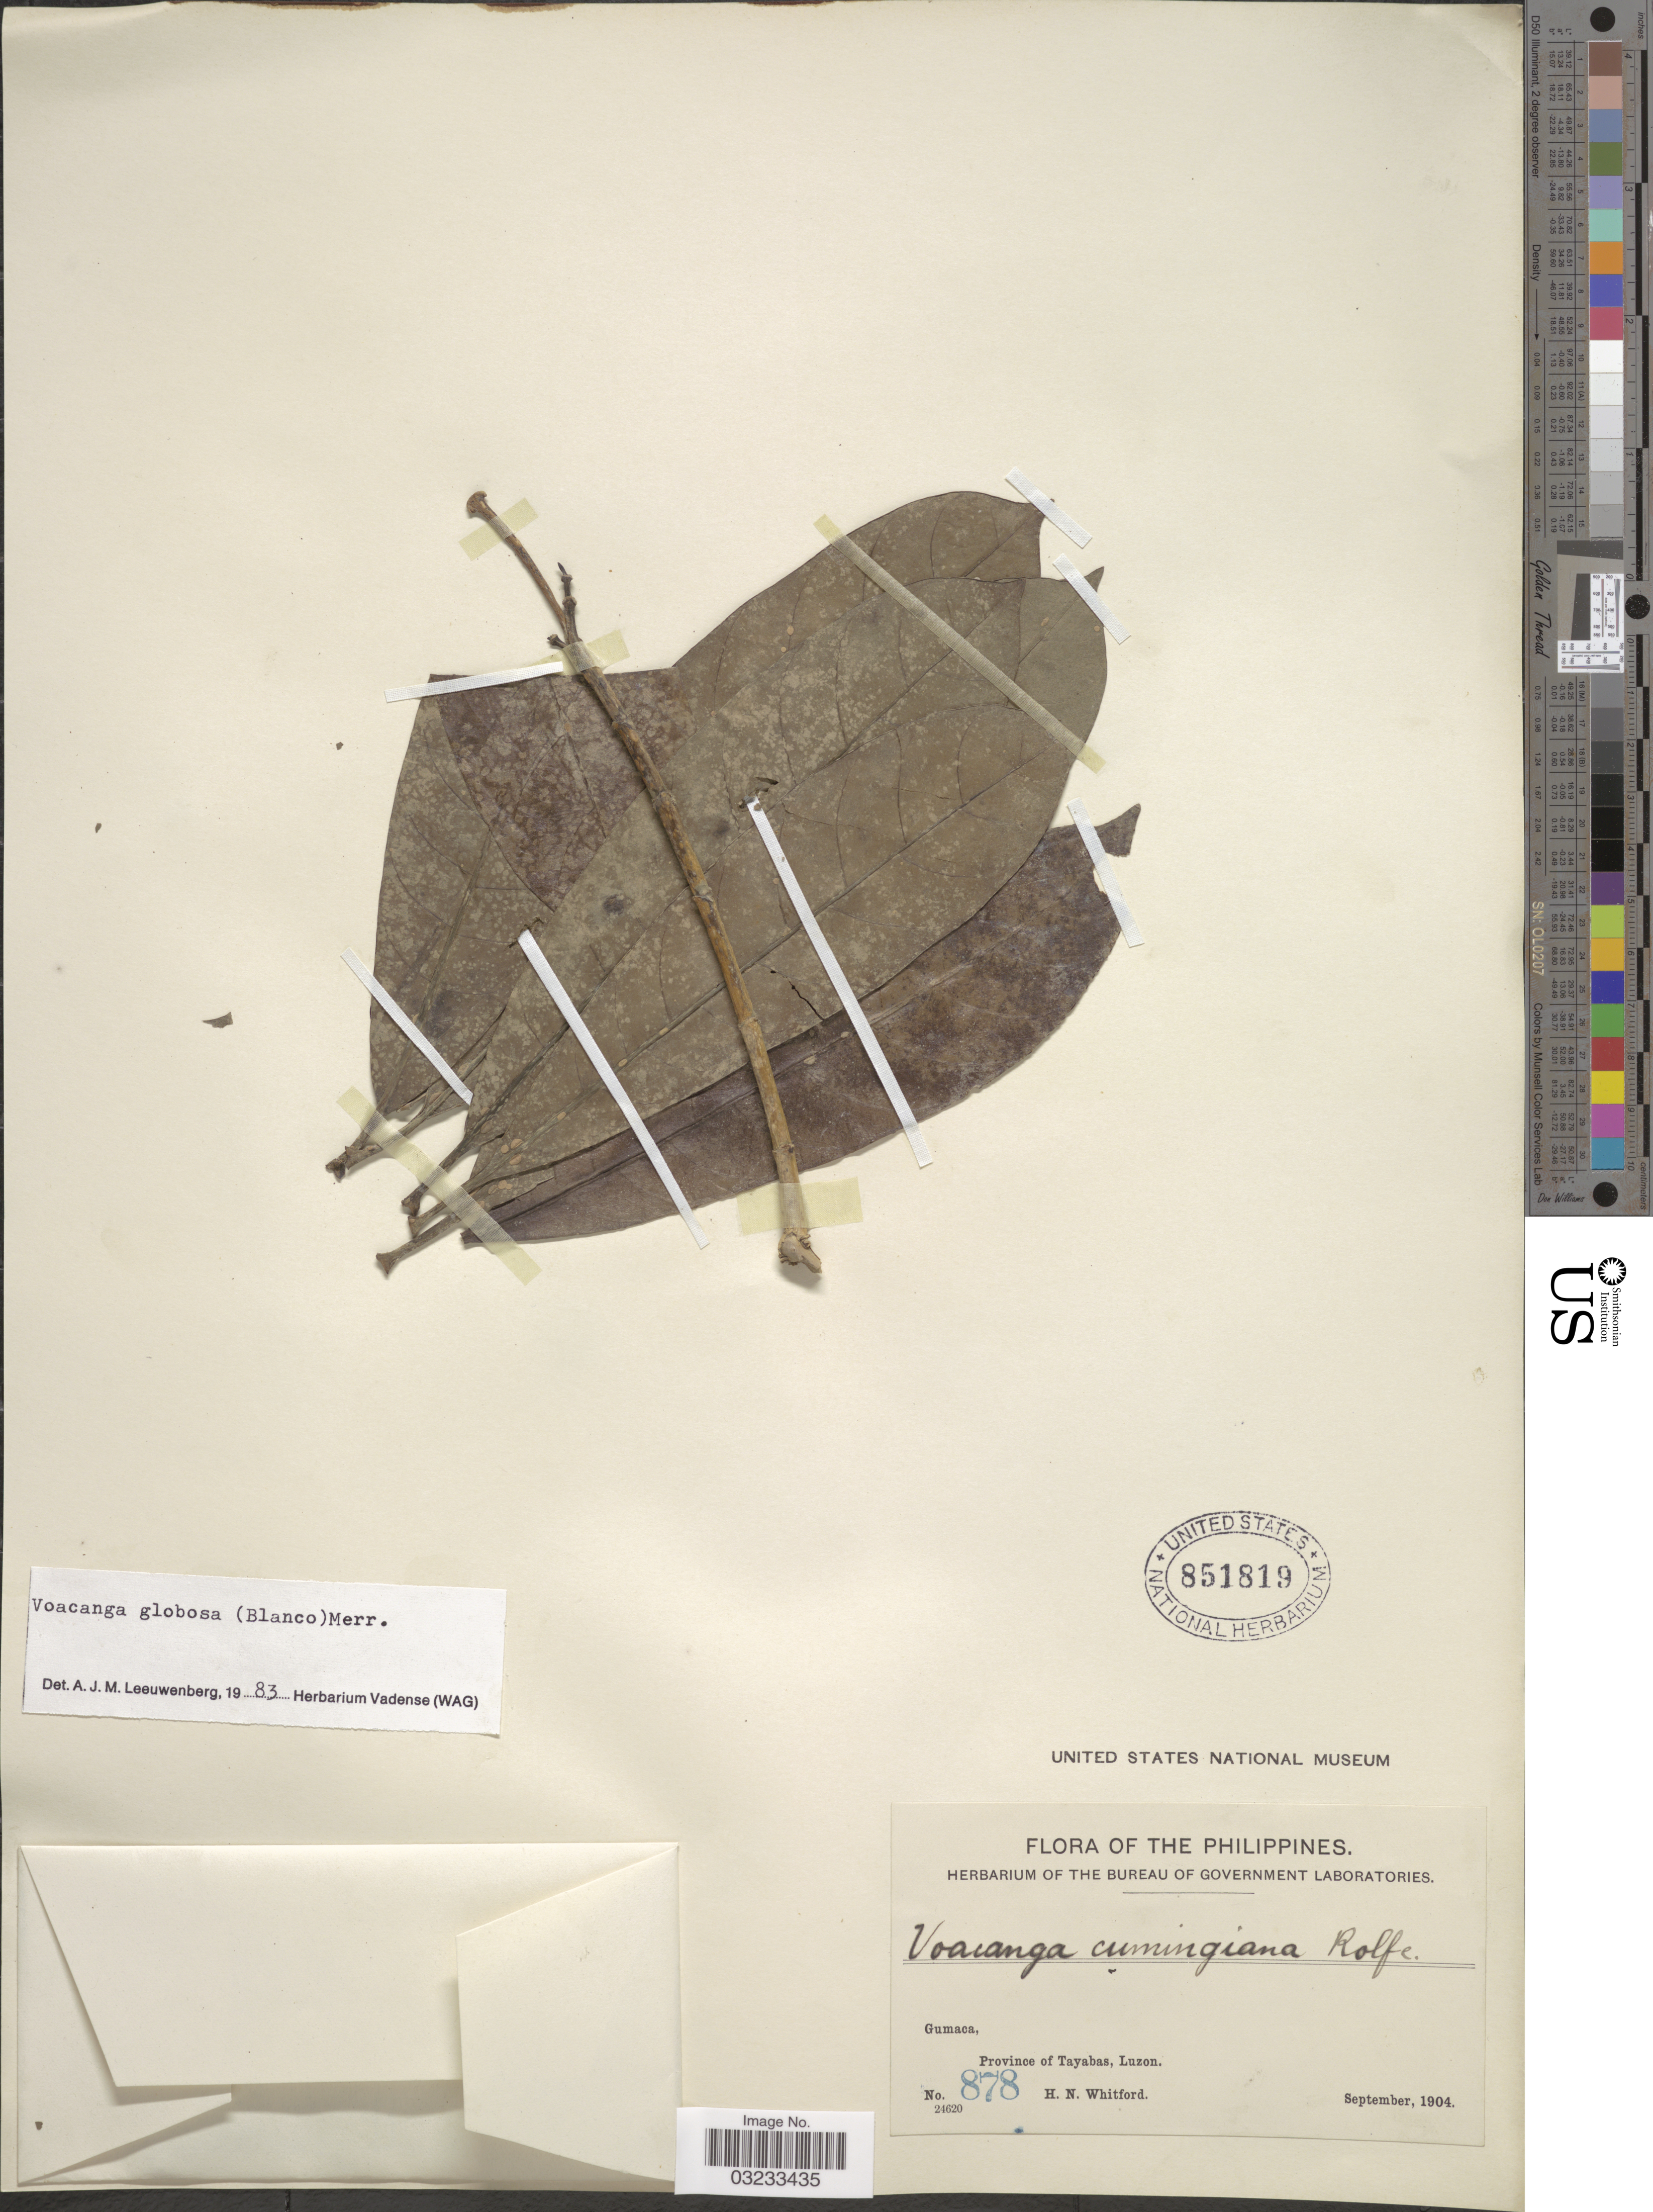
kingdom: Plantae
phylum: Tracheophyta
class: Magnoliopsida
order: Gentianales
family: Apocynaceae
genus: Voacanga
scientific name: Voacanga globosa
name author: (Blanco) Merr.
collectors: H. N. Whitford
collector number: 878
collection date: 1904-09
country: Philippines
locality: Gumaca, Province of Tayabas, Luzon.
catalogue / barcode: US 851819